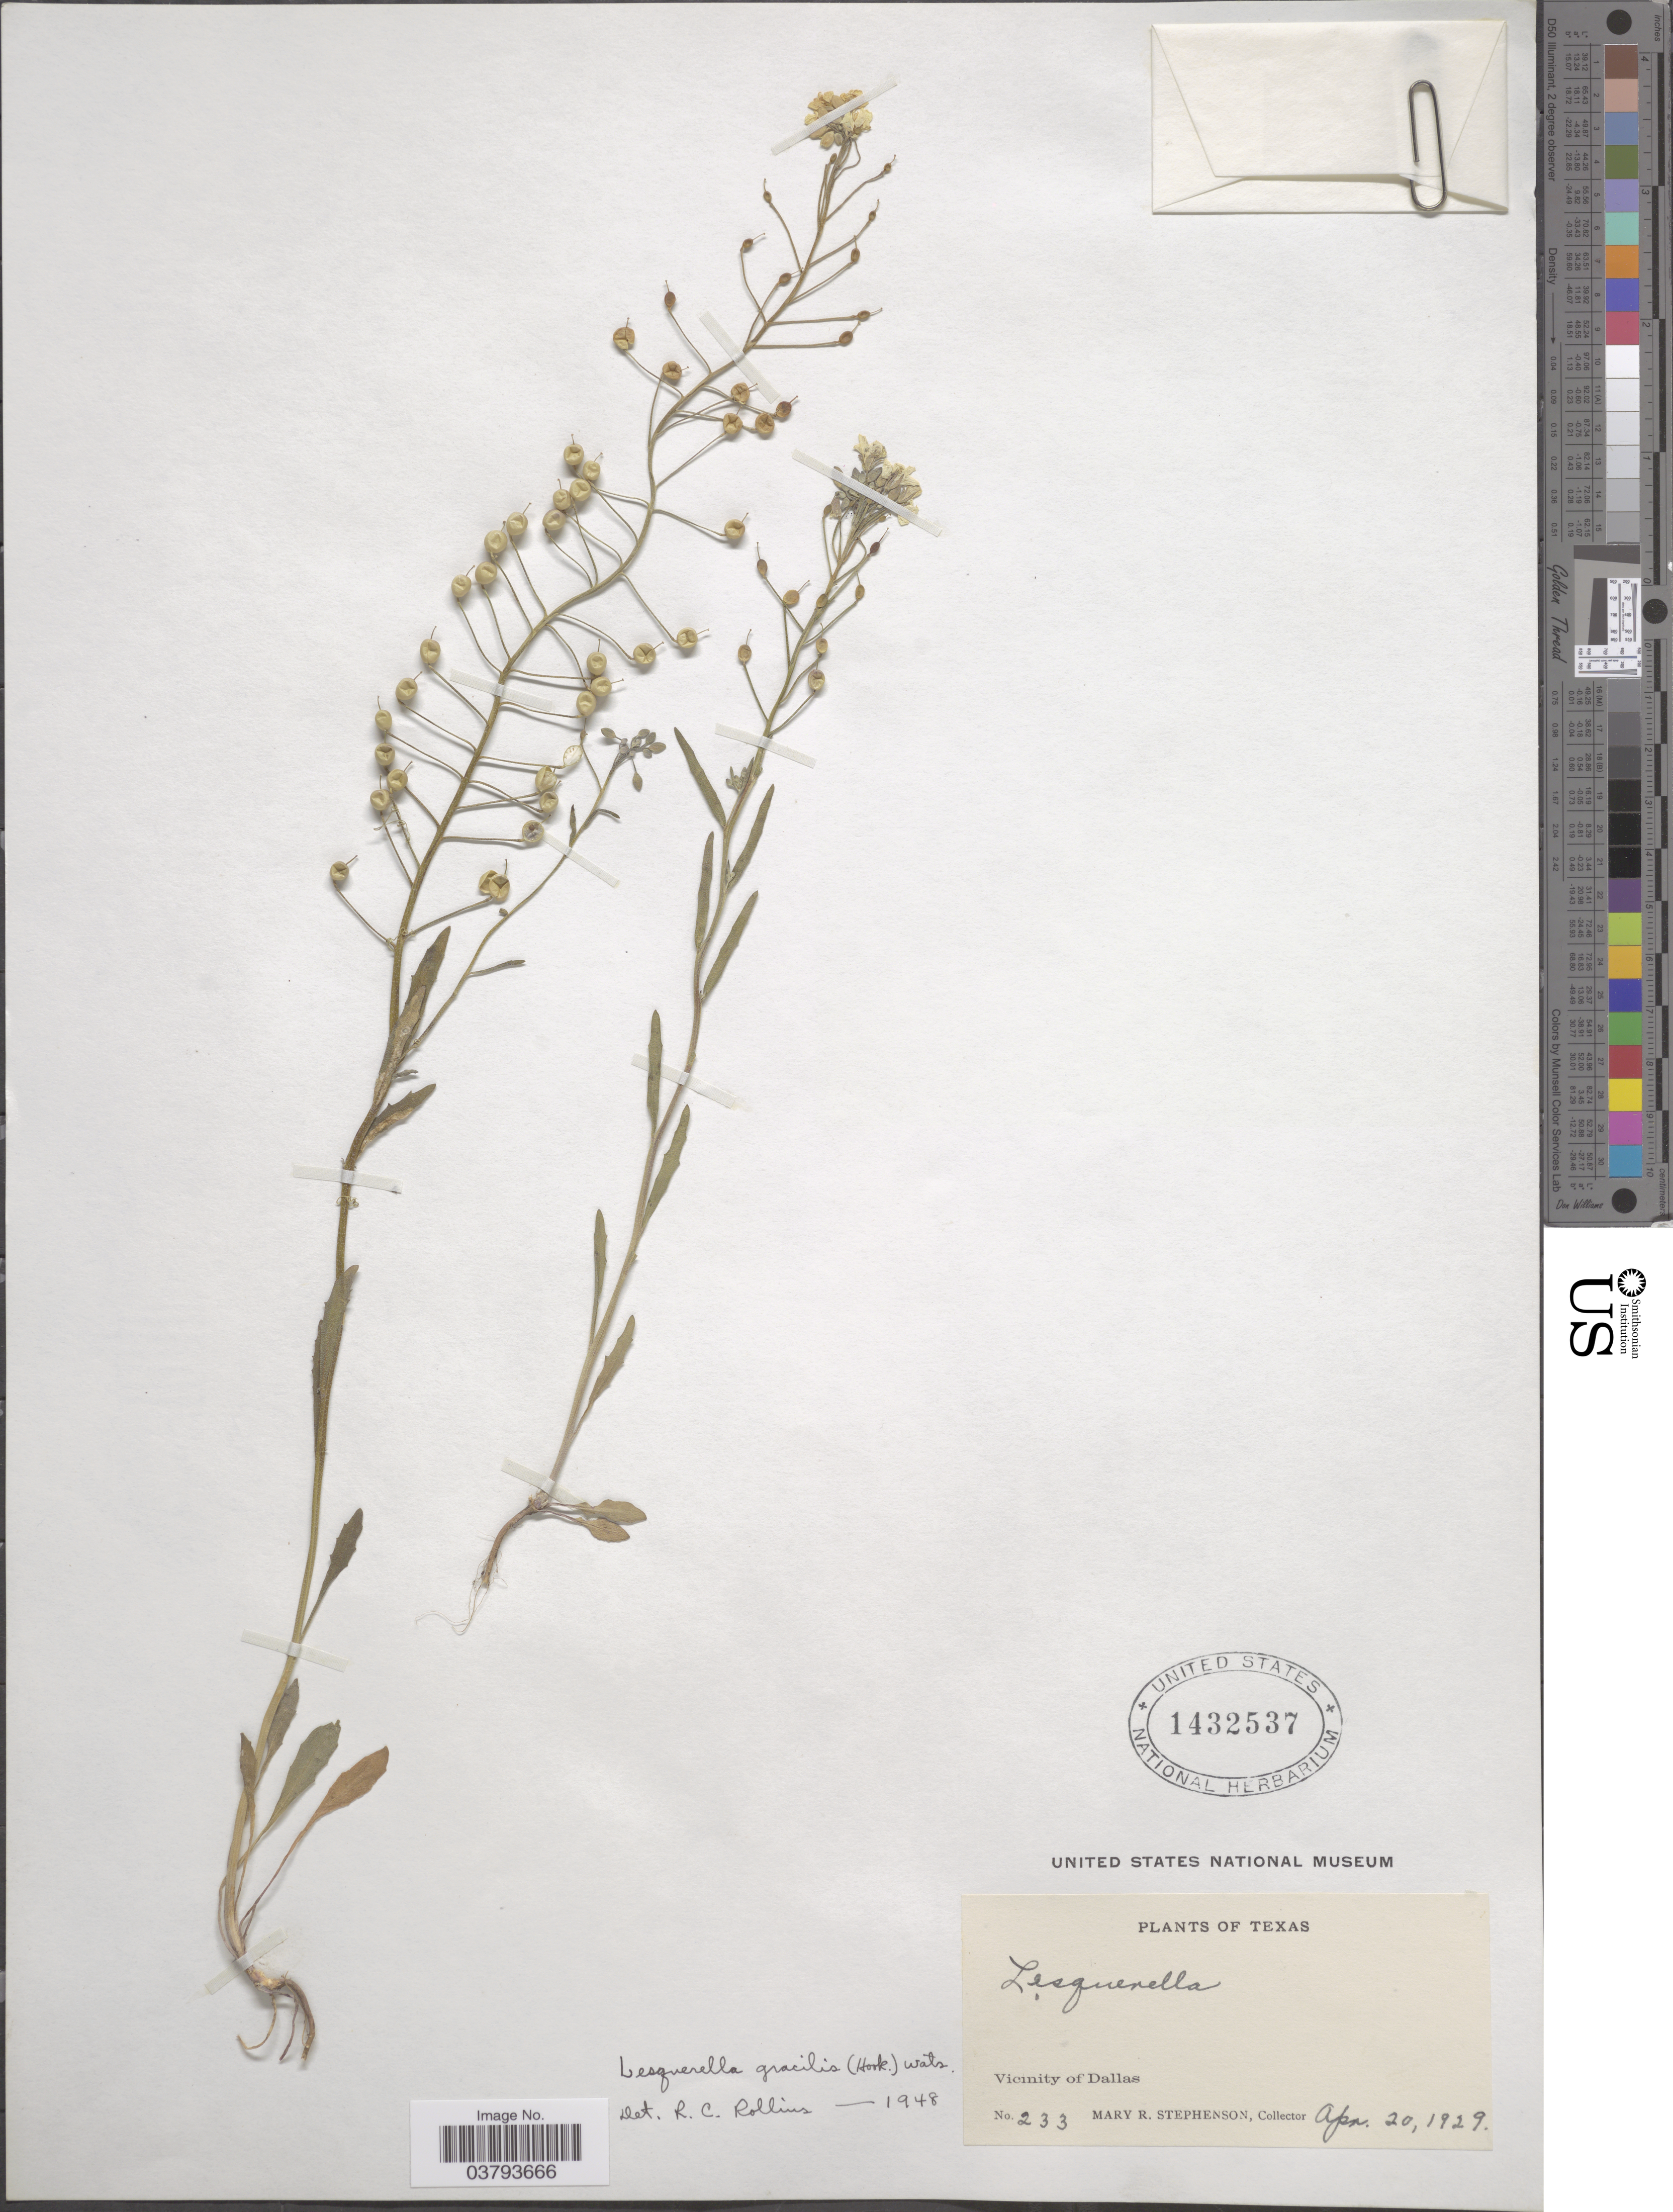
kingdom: Plantae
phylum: Tracheophyta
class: Magnoliopsida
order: Brassicales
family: Brassicaceae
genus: Lesquerella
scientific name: Lesquerella gracilis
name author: (Hook.) S. Watson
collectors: M. Stephenson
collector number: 233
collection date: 1929-04-20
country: United States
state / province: Texas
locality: Vicinity of Dallas.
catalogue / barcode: US 1432537